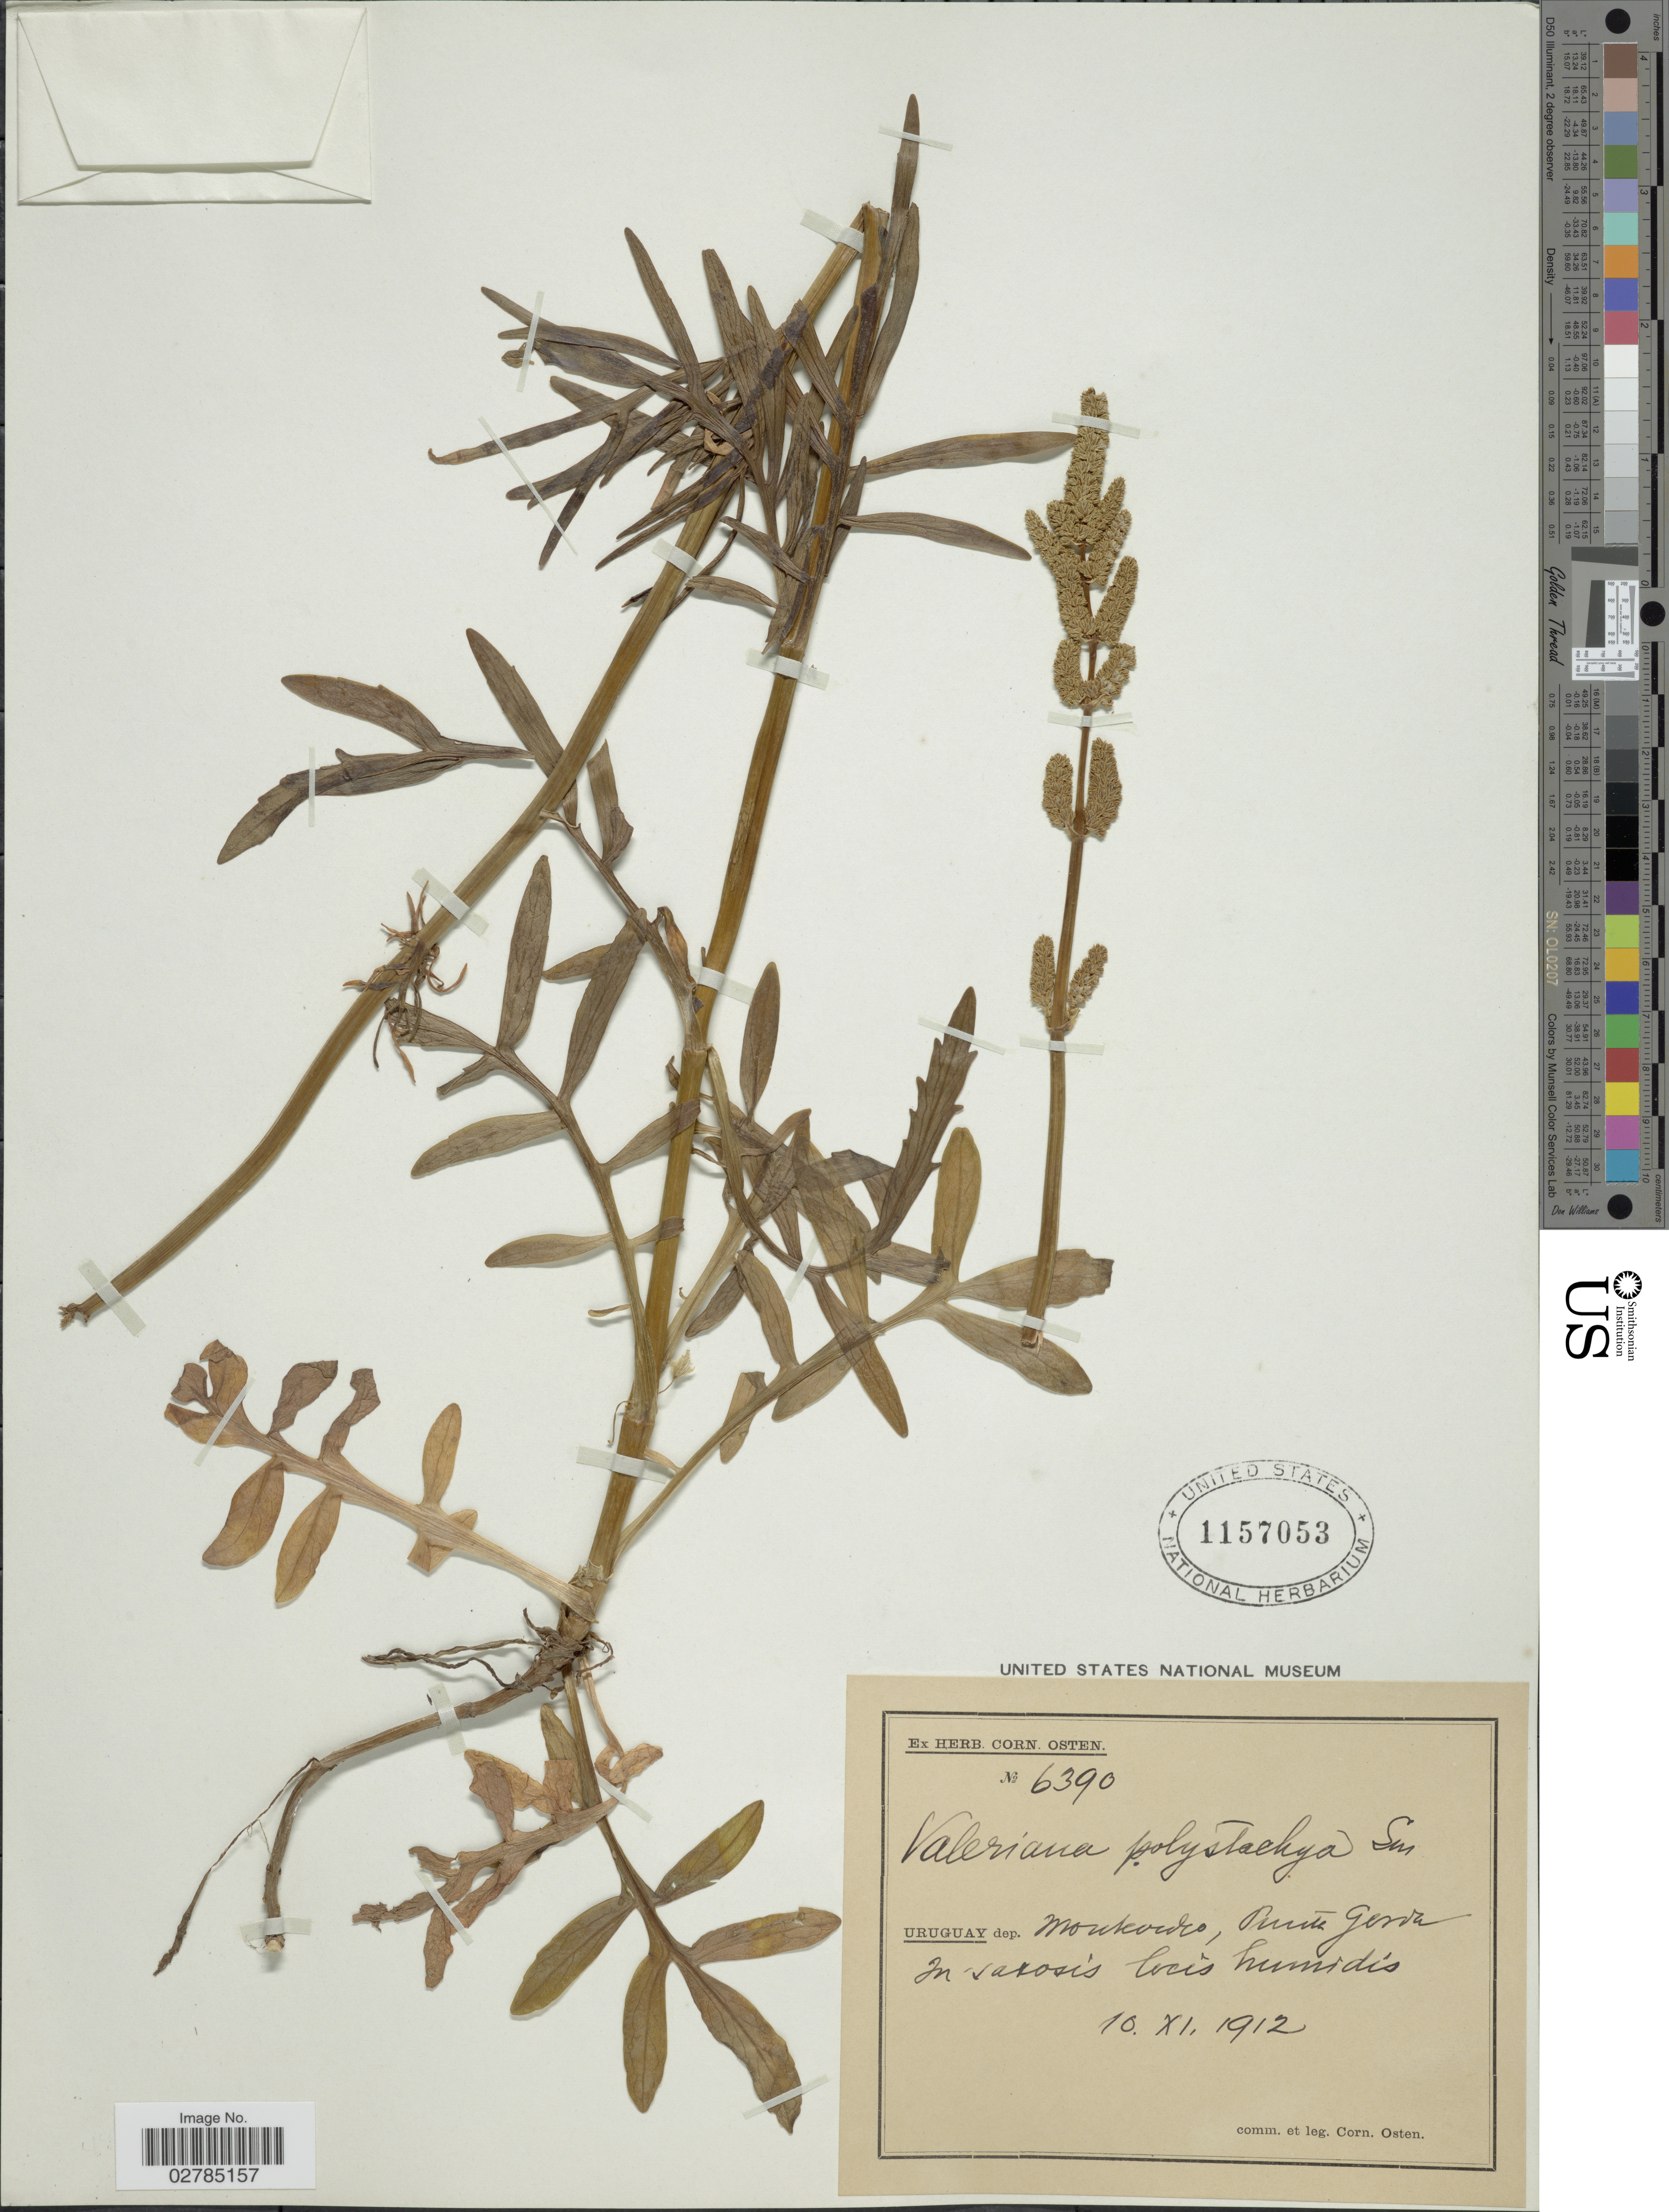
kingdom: Plantae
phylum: Tracheophyta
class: Magnoliopsida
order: Dipsacales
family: Caprifoliaceae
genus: Valeriana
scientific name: Valeriana polystachya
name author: Sm.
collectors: C. Osten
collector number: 6390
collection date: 1912-11-10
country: Uruguay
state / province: Montevideo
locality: Punta Gorda.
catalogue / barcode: US 1157053